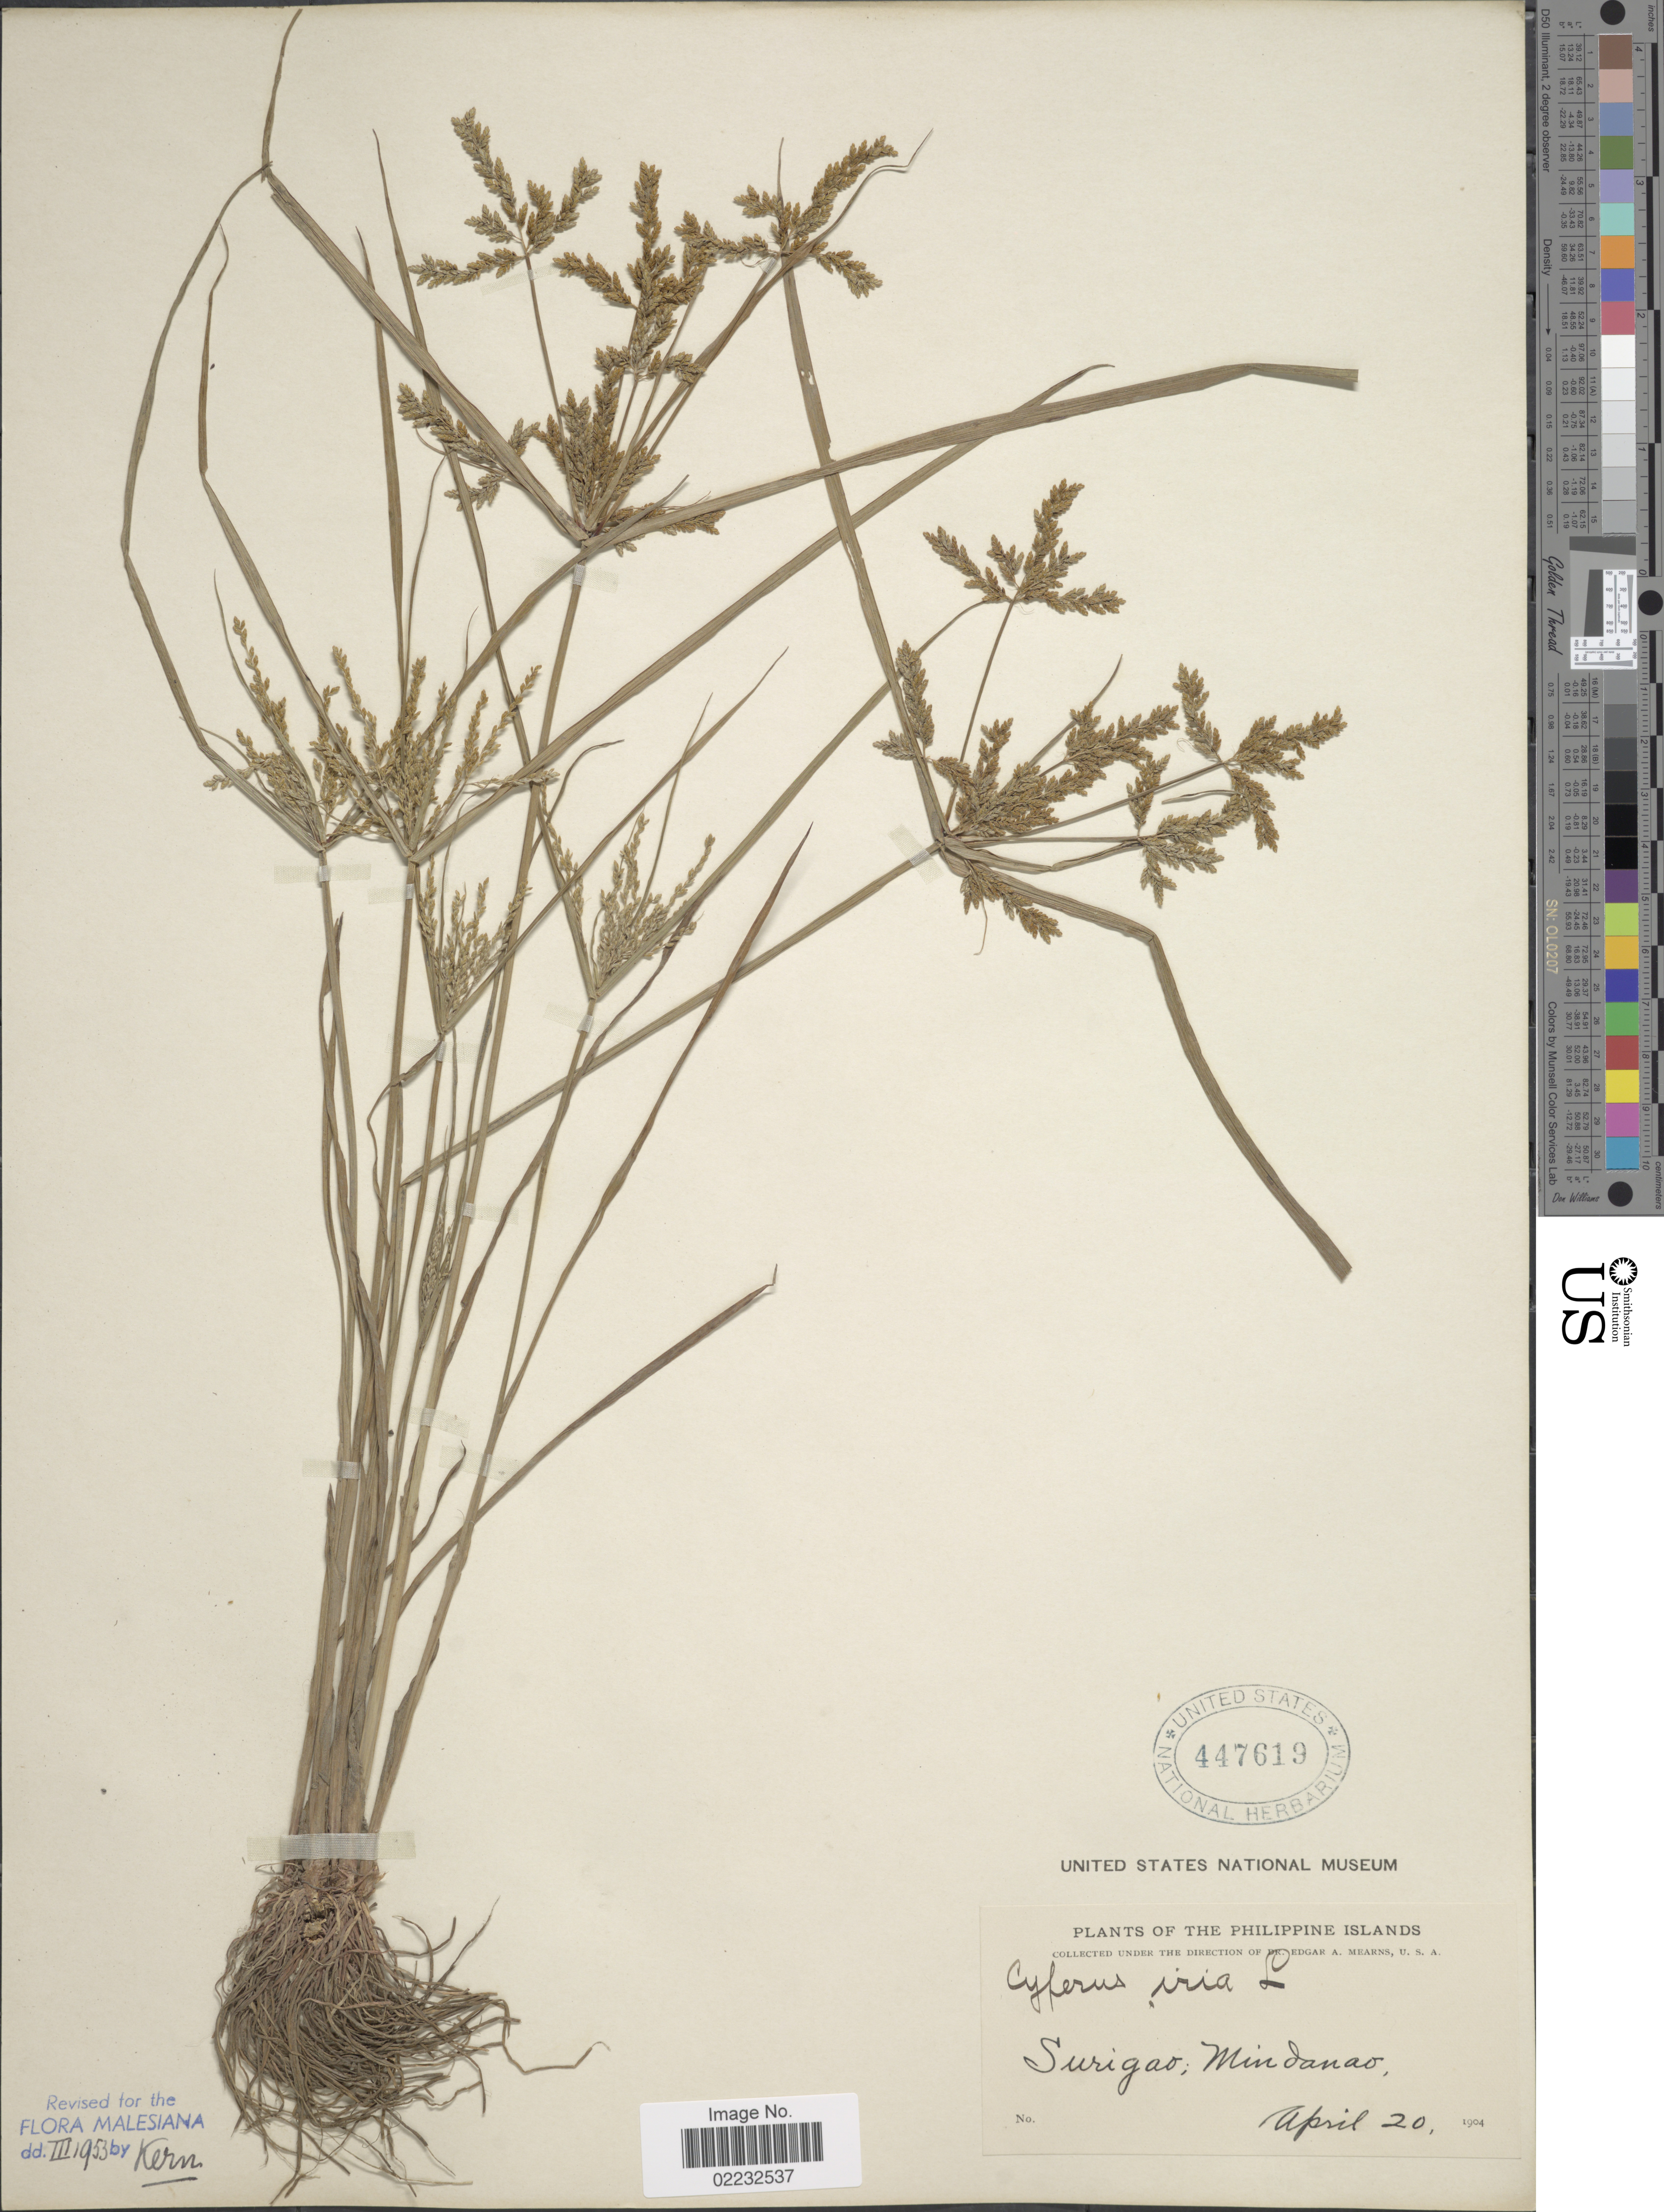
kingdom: Plantae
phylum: Tracheophyta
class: Liliopsida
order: Poales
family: Cyperaceae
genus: Cyperus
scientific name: Cyperus iria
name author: L.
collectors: E. A. Mearns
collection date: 1904-04-20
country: Philippines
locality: Surigao, Mindanao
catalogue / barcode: US 447619